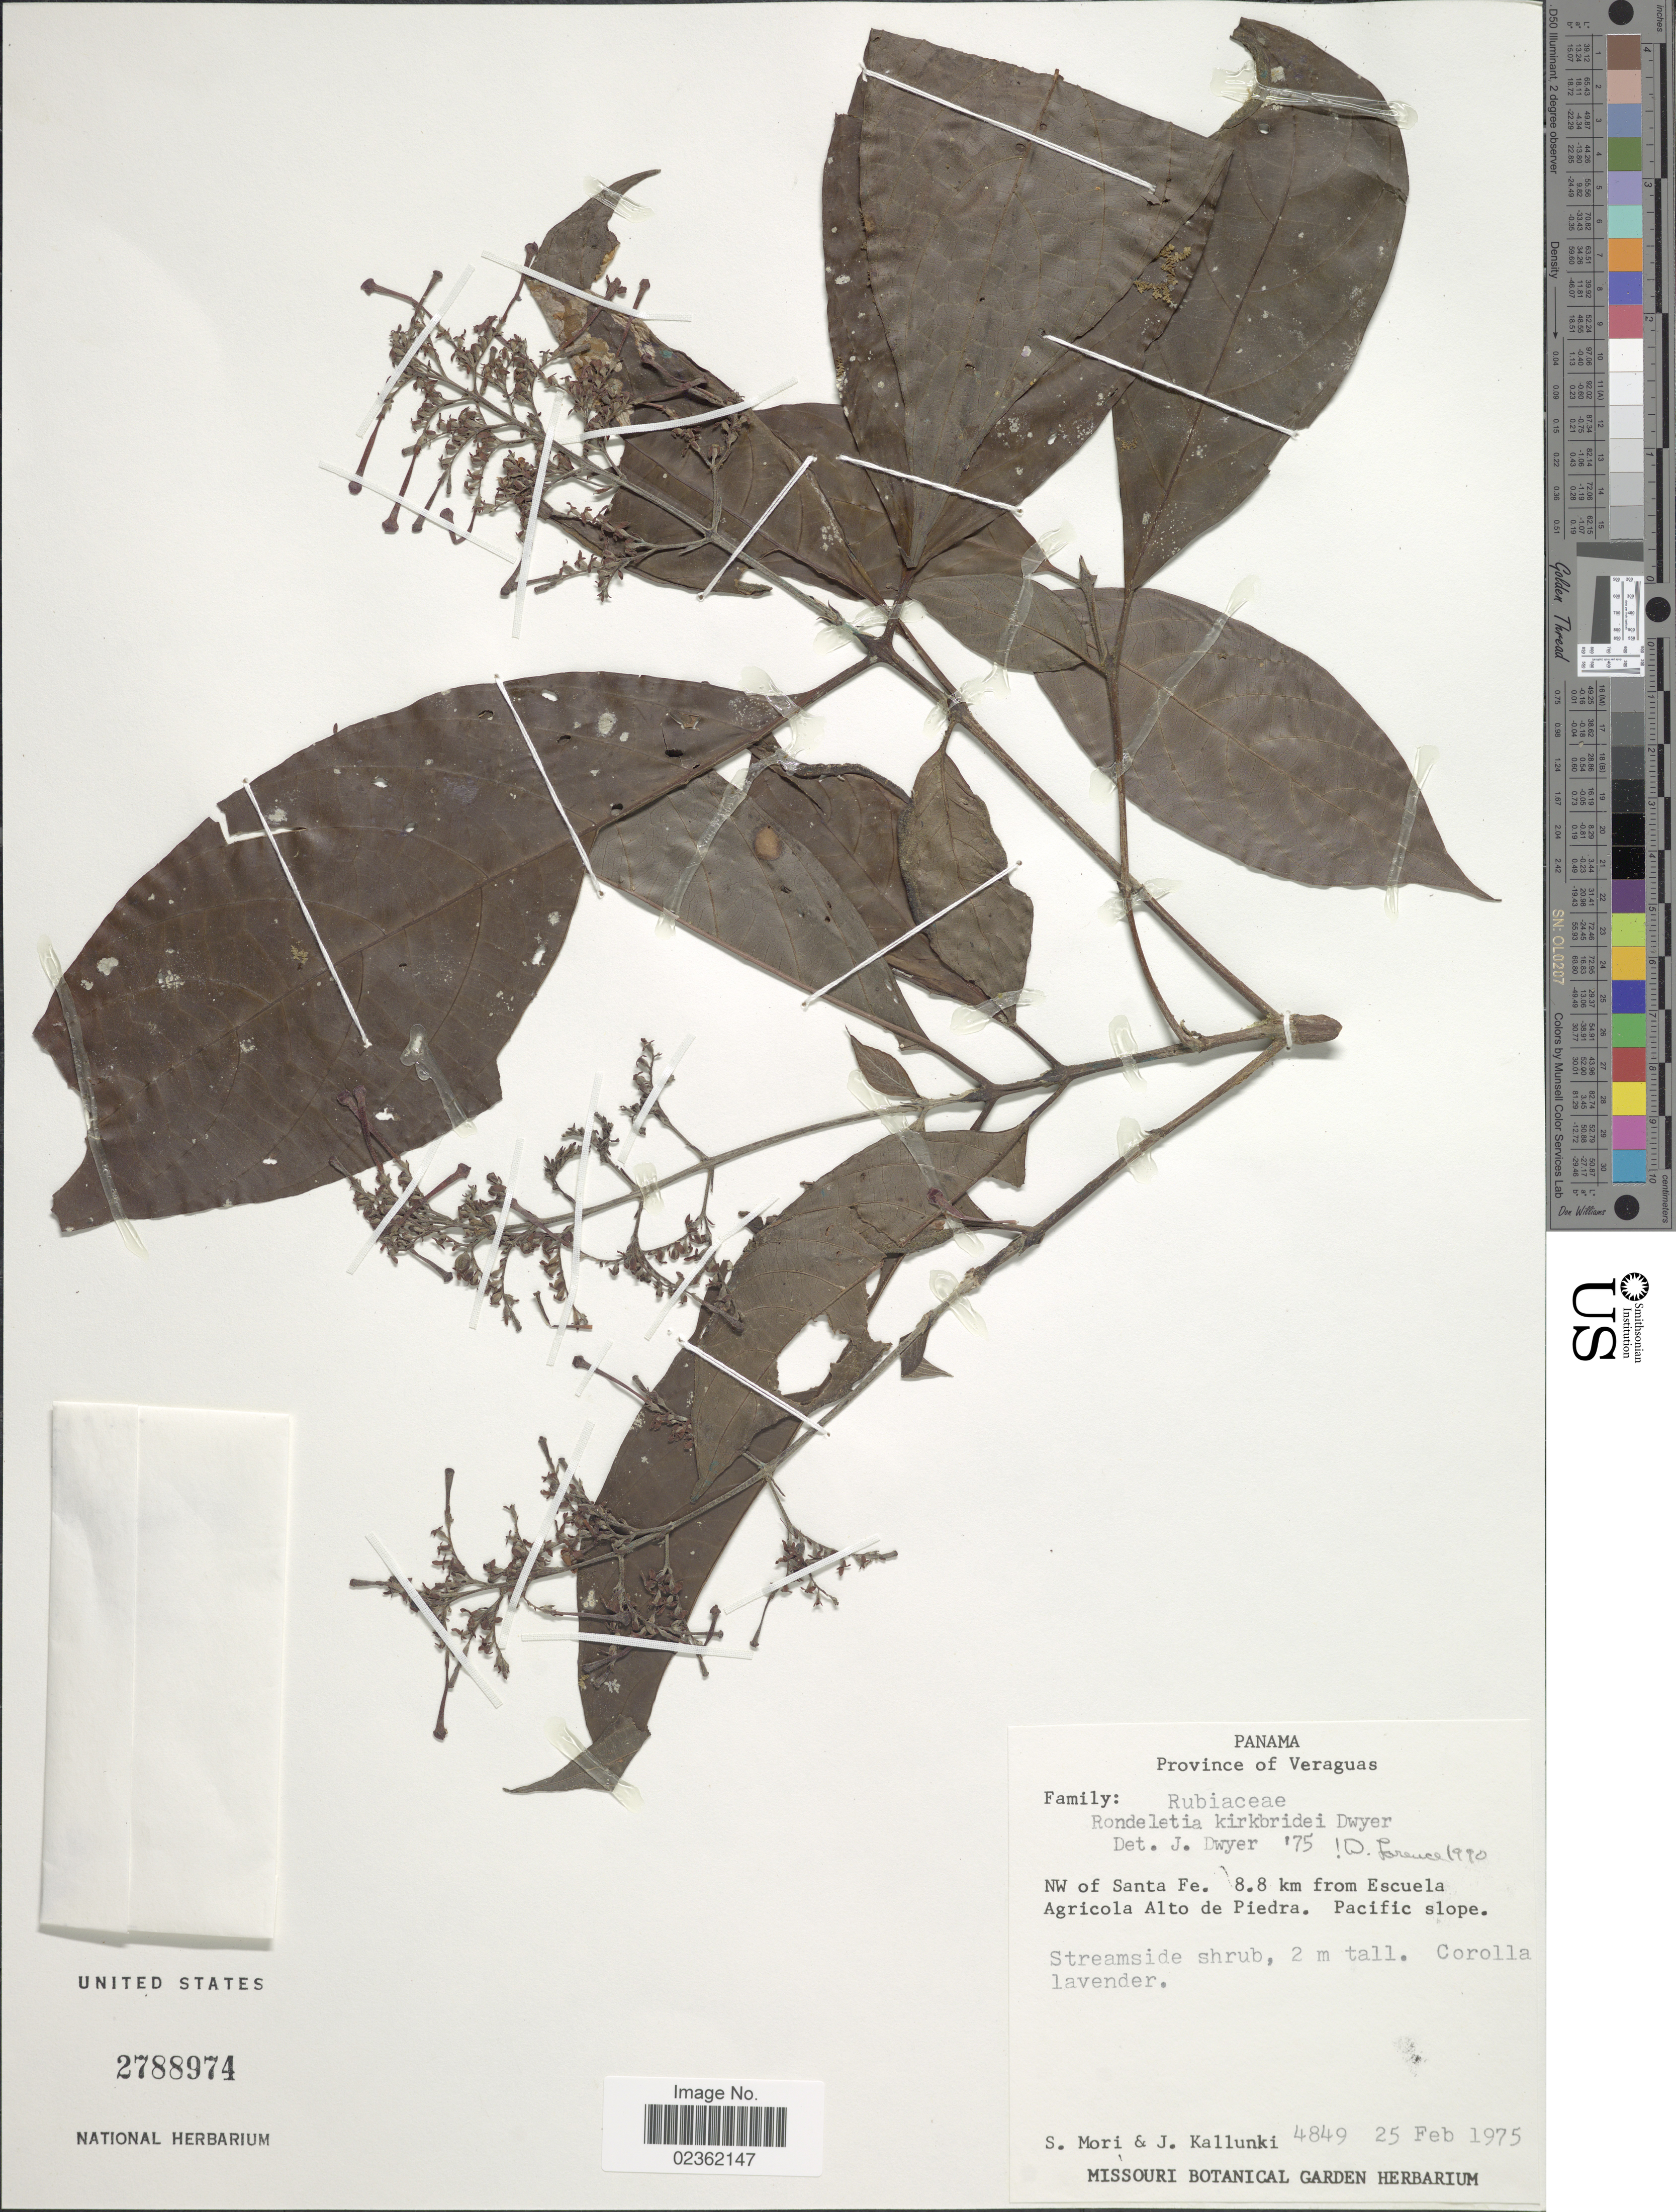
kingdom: Plantae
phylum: Tracheophyta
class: Magnoliopsida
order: Gentianales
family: Rubiaceae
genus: Rondeletia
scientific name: Rondeletia kirkbridei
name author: Dwyer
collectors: S. Mori & J. Kallunki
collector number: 4849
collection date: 1975-02-25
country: Panama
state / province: Veraguas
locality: NW of Santa Fe, 8.8 km from Escuela Agricola Alto de Piedra, Pacific slope.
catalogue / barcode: US 2788974